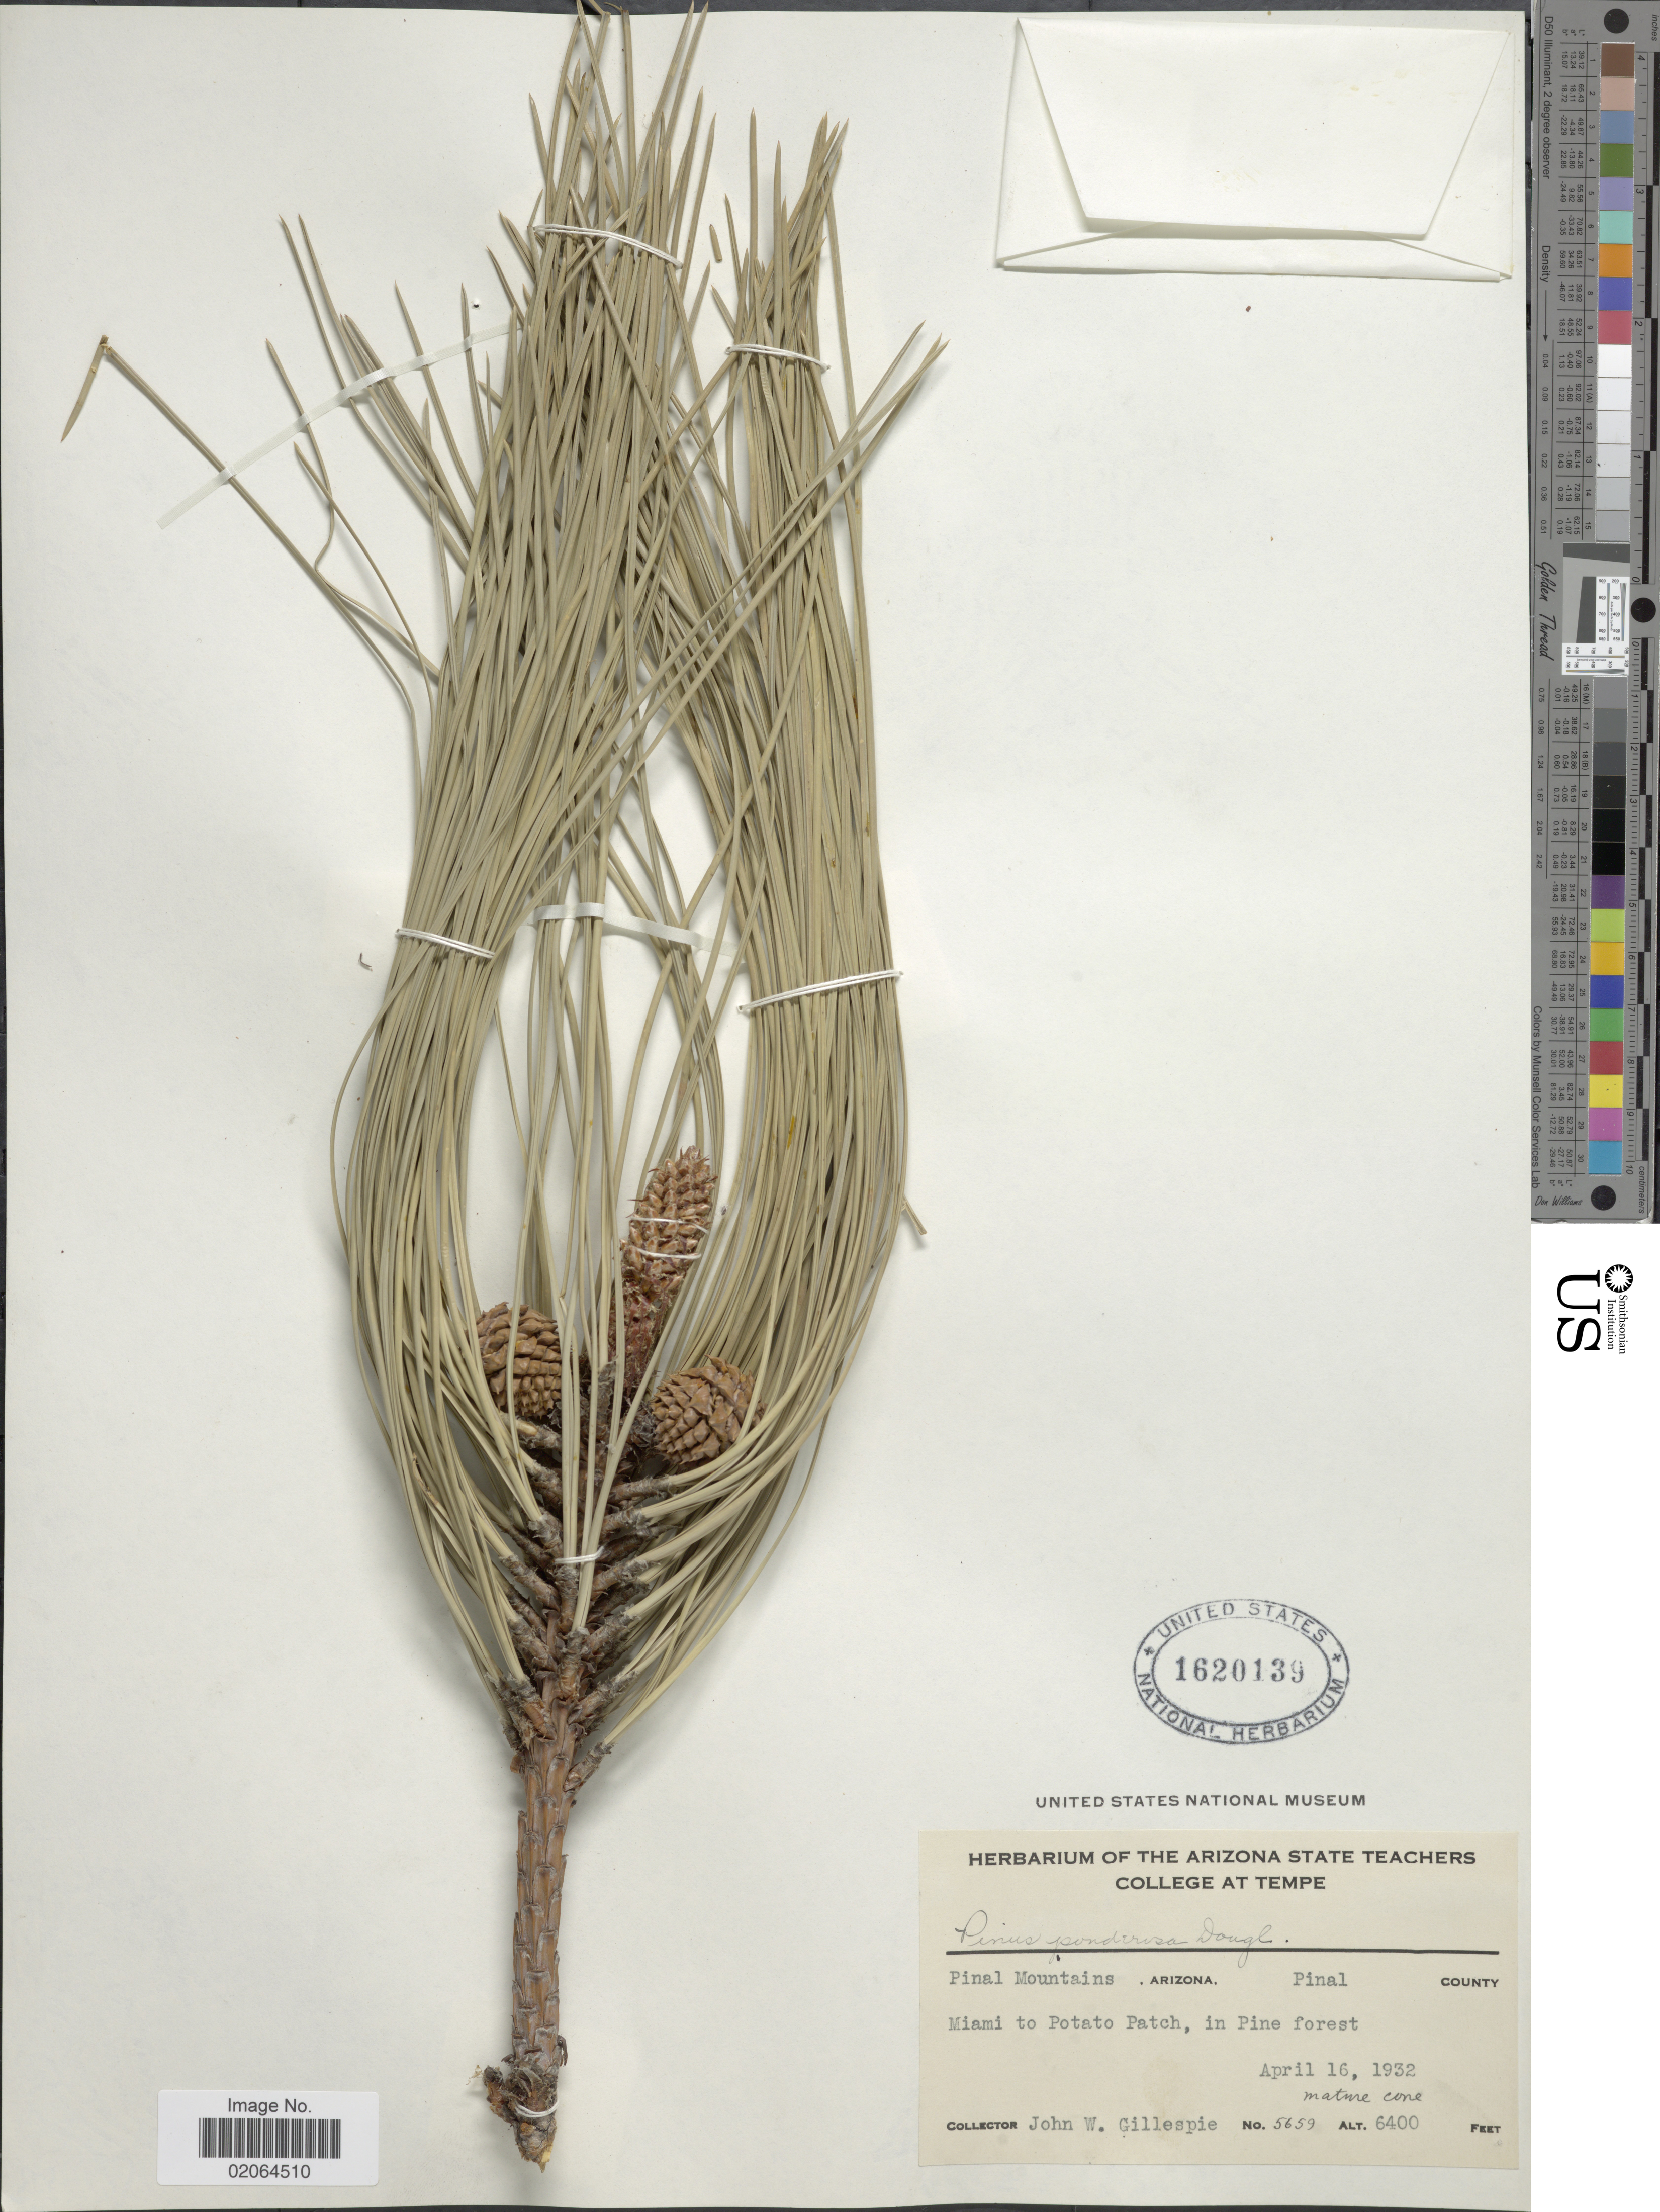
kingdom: Plantae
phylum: Tracheophyta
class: Pinopsida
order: Pinales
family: Pinaceae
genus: Pinus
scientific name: Pinus ponderosa var. scopulorum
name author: Engelm.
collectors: J. W. Gillespie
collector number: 5659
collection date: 1932-04-16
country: United States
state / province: Arizona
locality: Arizona, Pinal Mountains, Arizona, Pinal county, Miami to Potato Patch, in Pine Forest.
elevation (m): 1951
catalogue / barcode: US 1620139